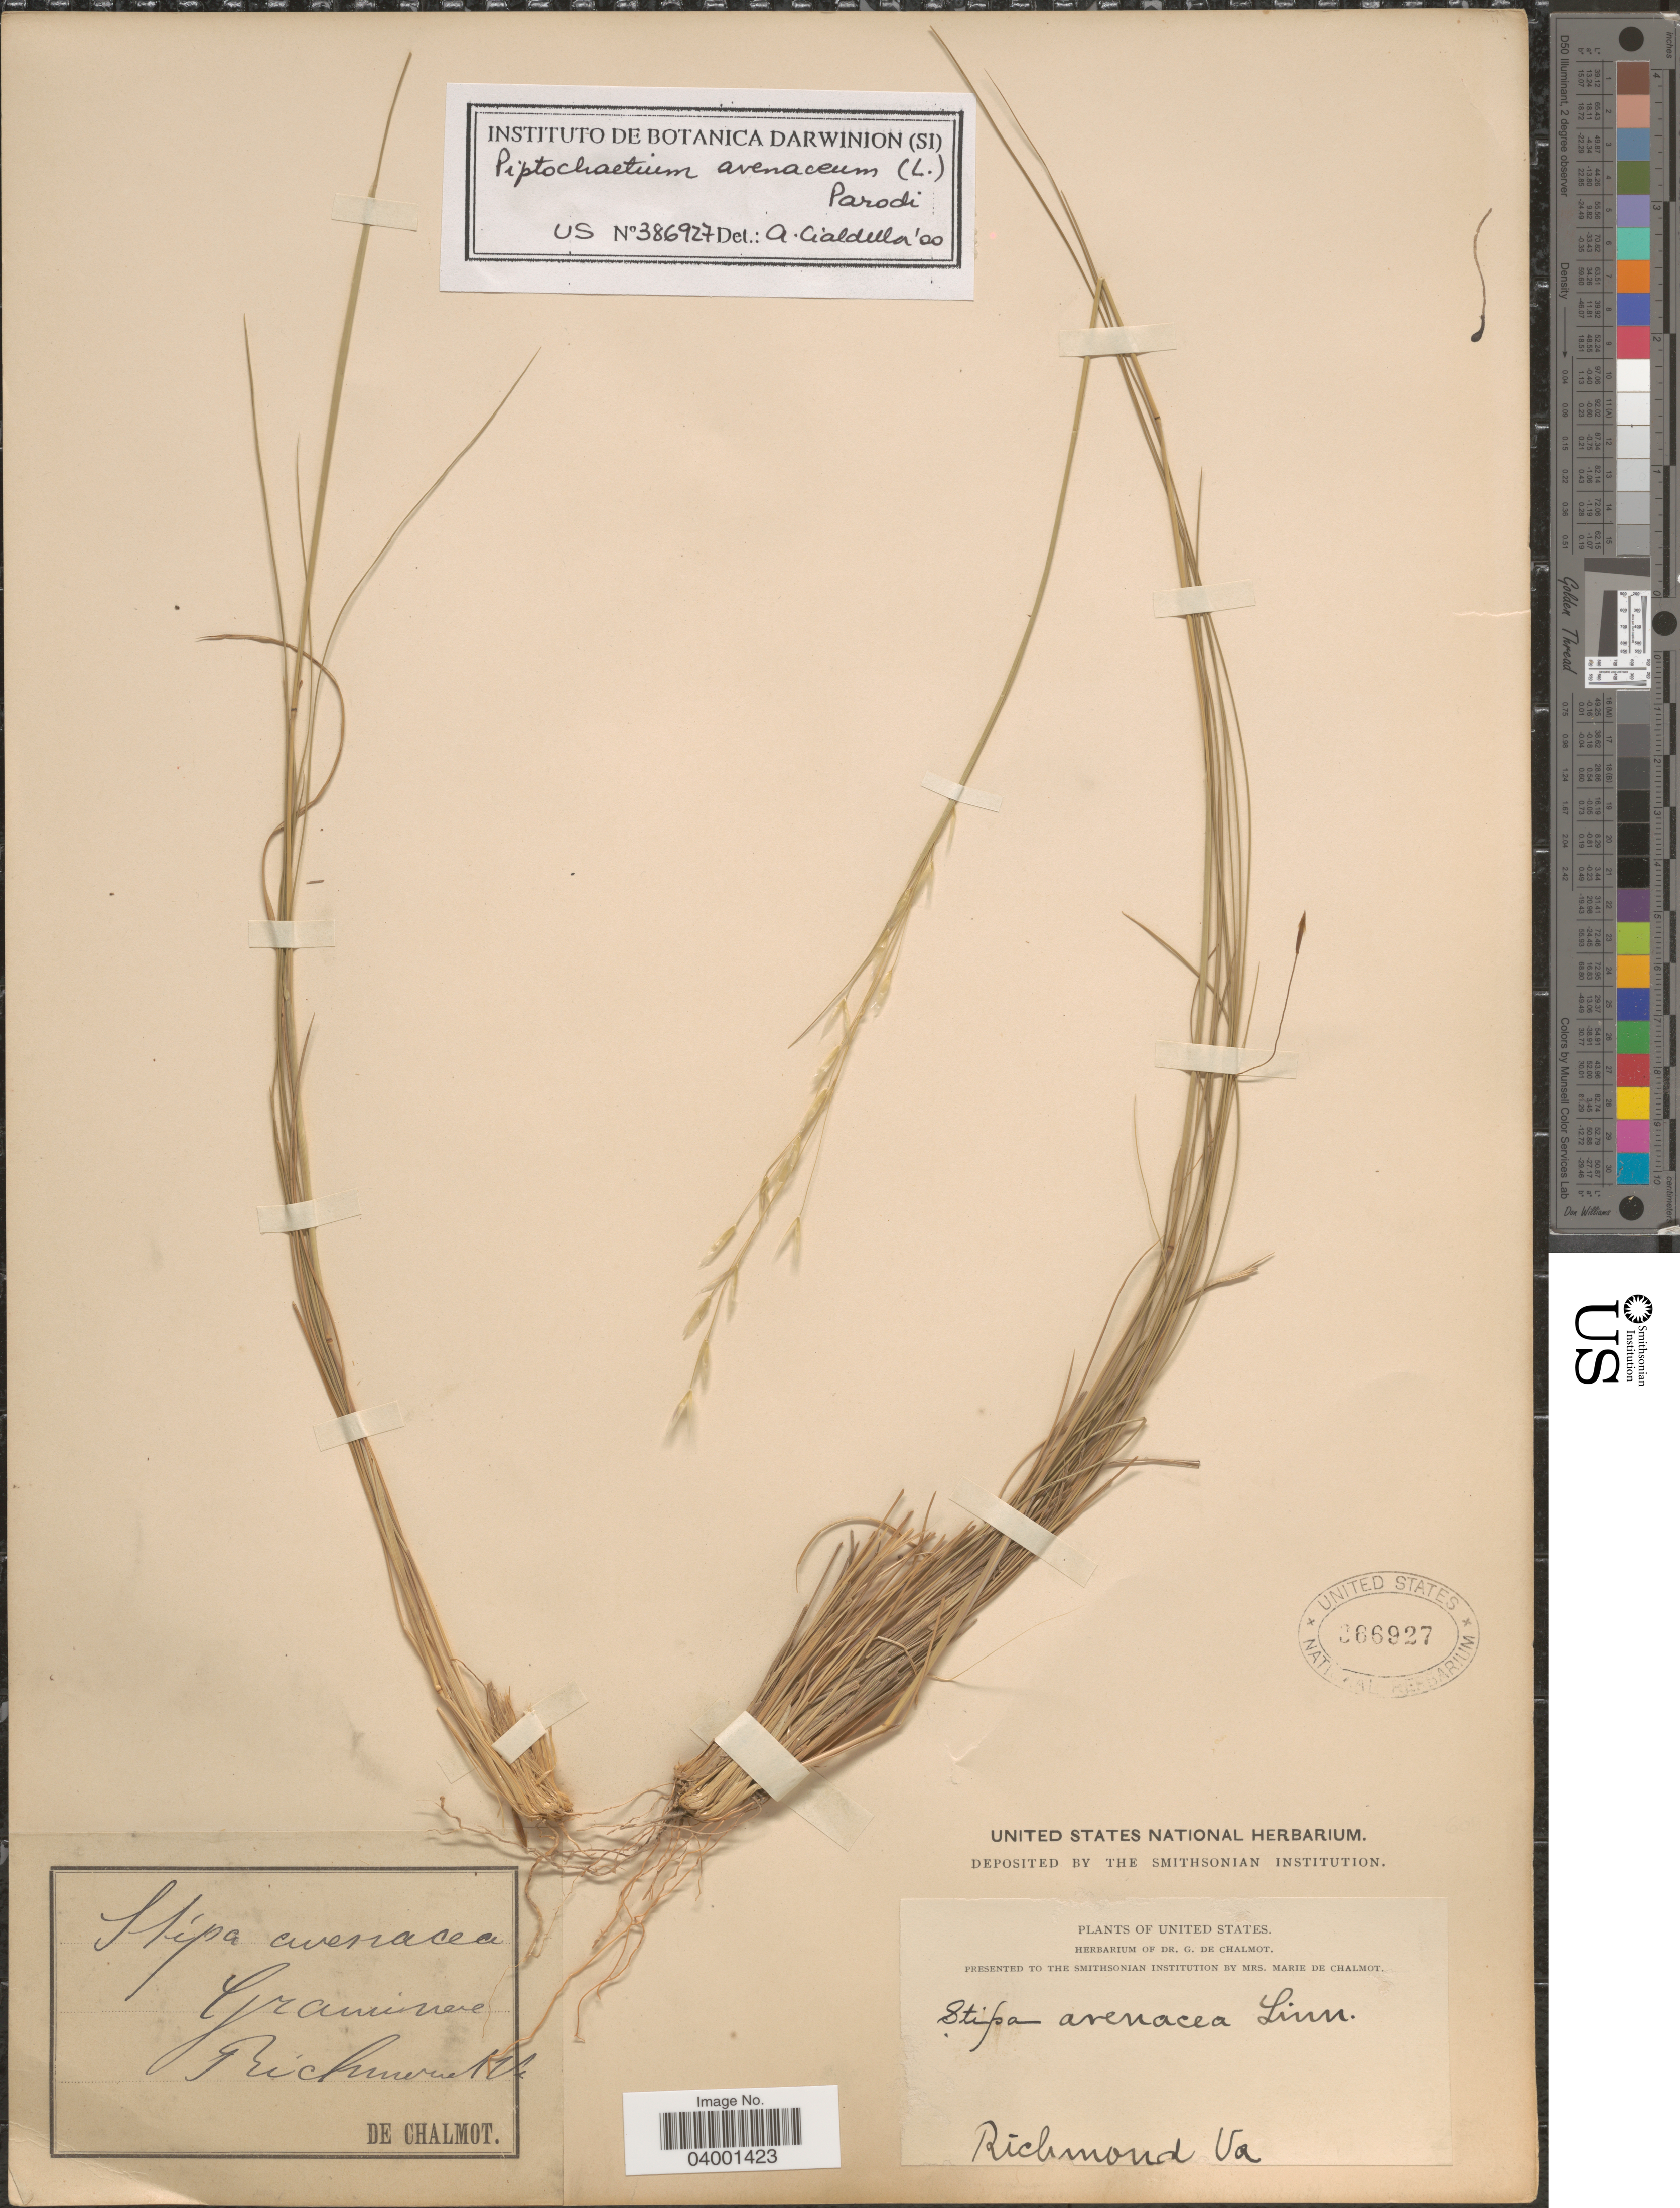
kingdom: Plantae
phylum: Tracheophyta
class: Liliopsida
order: Poales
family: Poaceae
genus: Piptochaetium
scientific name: Piptochaetium avenaceum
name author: (L.) Parodi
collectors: G. de Chalmot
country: United States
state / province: Virginia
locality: Richmond.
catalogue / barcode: US 366927